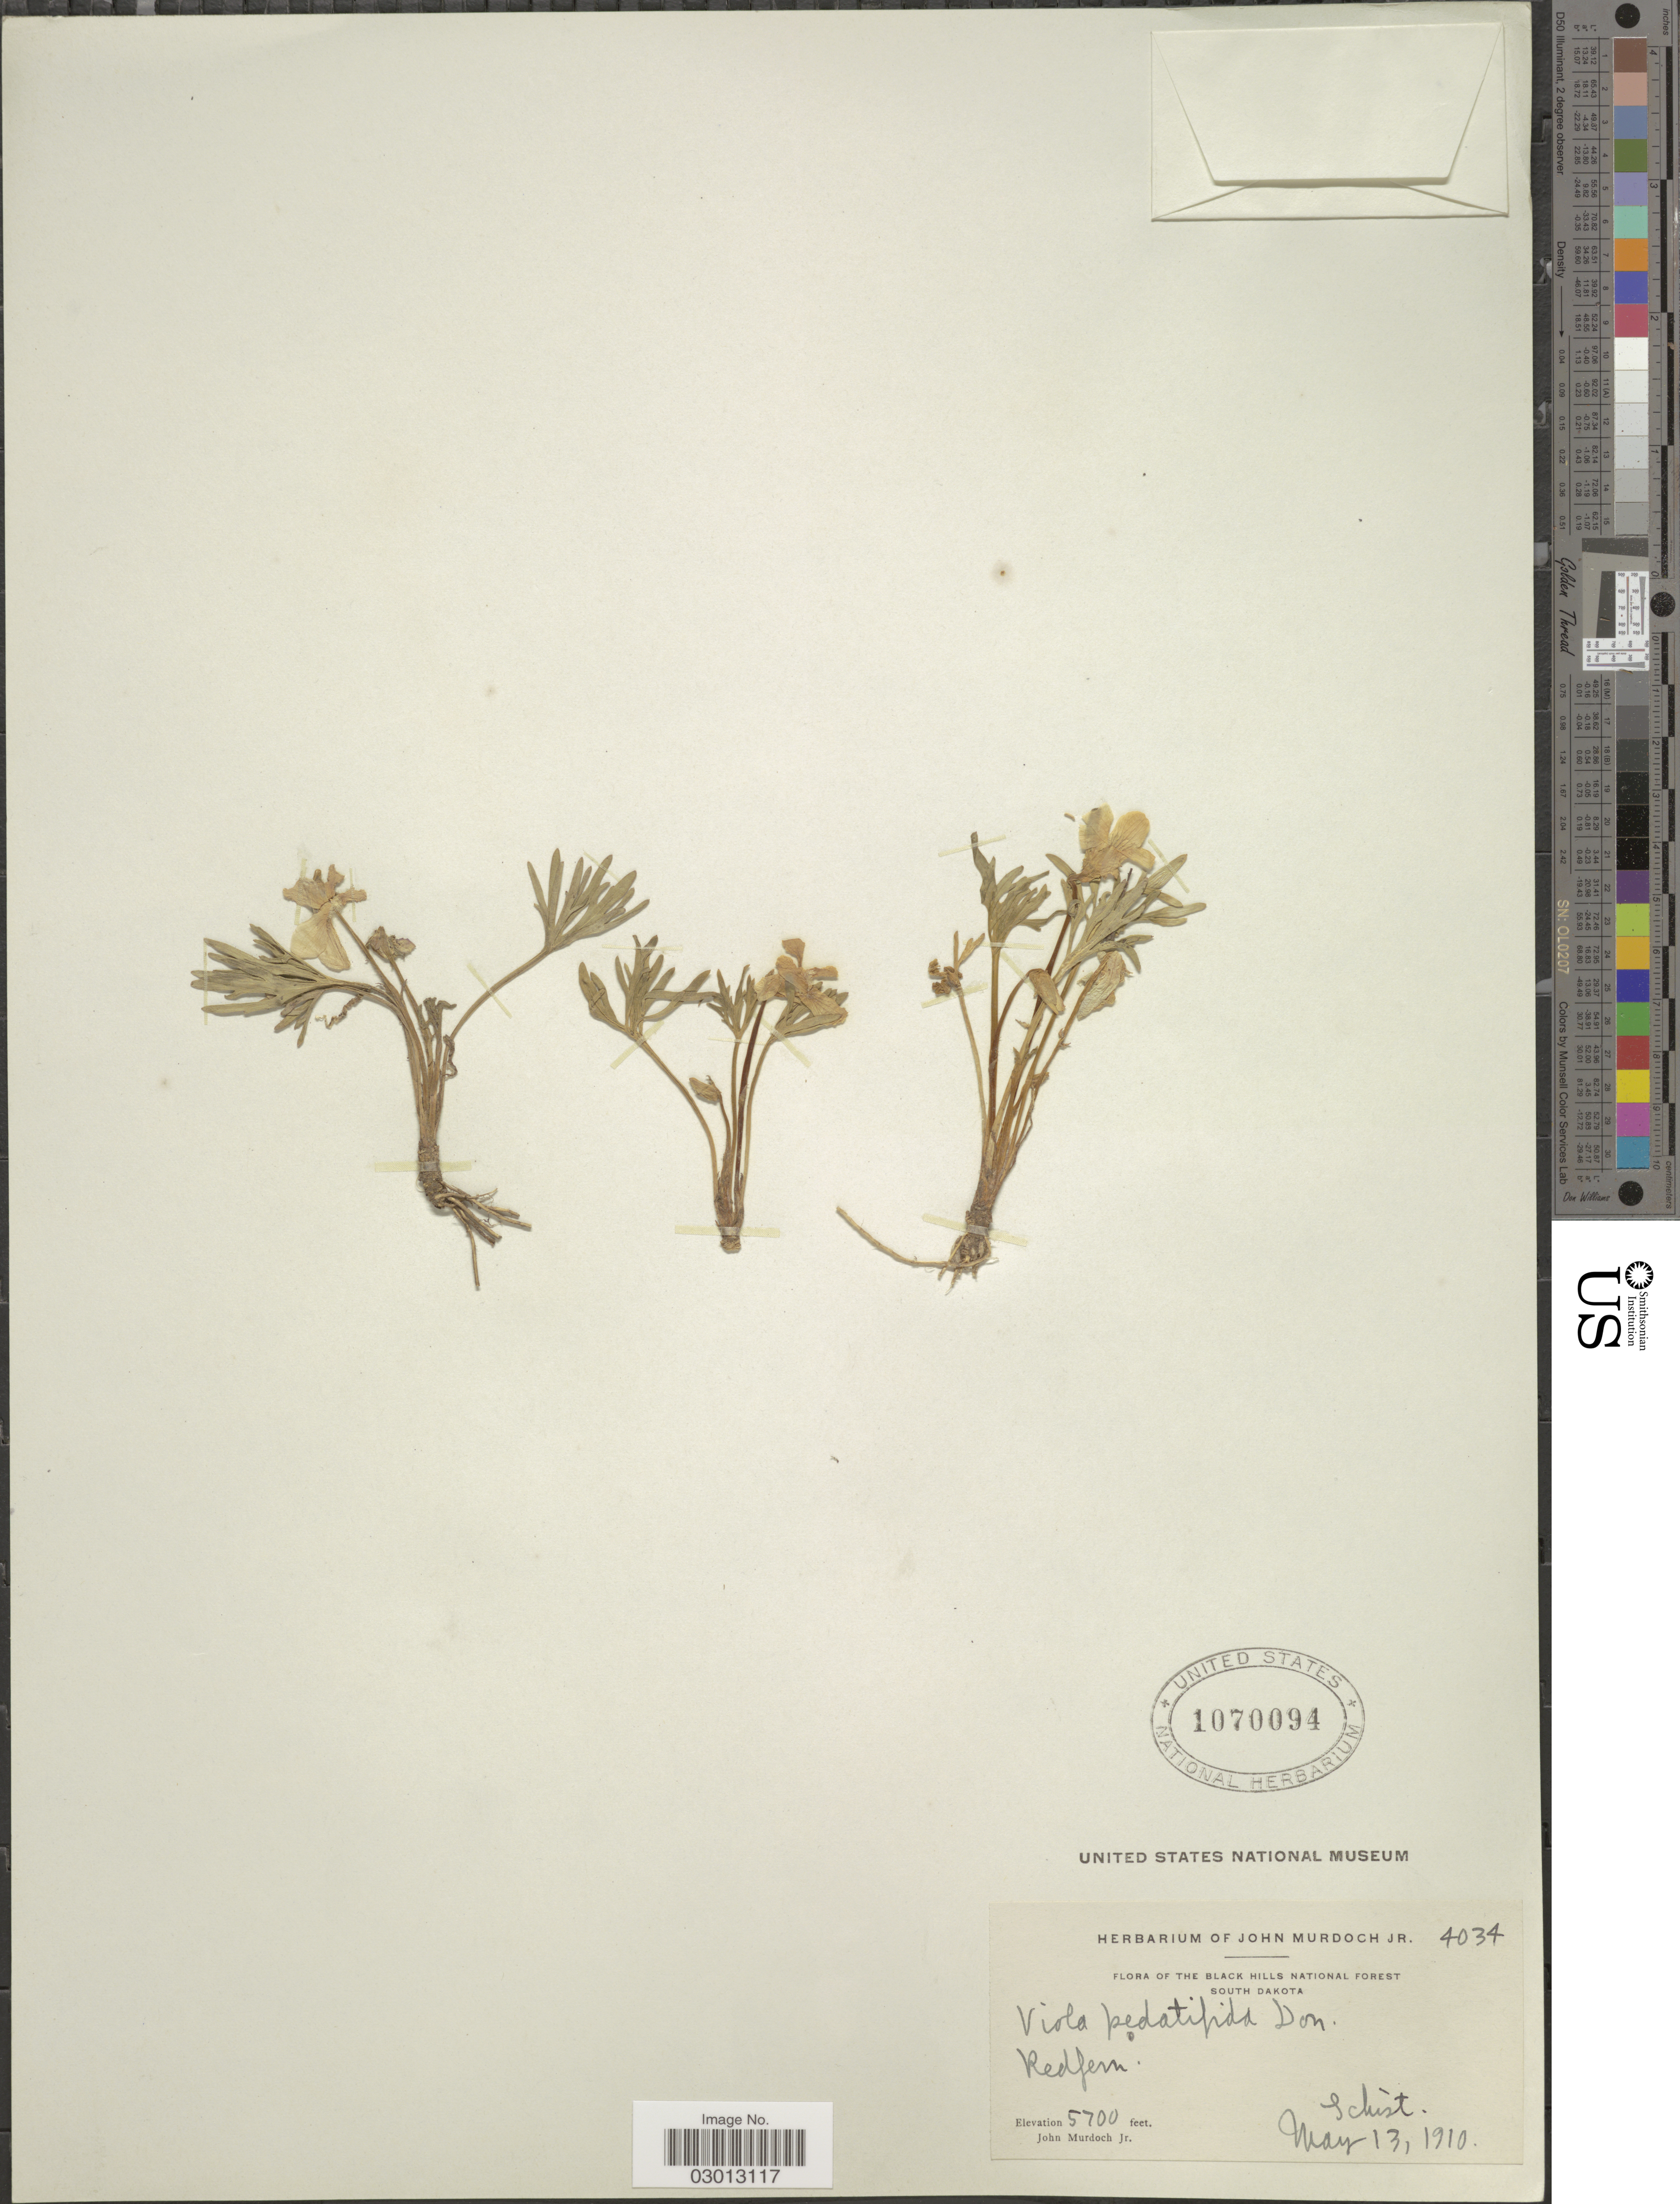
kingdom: Plantae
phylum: Tracheophyta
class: Magnoliopsida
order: Malpighiales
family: Violaceae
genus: Viola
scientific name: Viola pedatifida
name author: G. Don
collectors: J. Murdoch Jr.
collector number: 4034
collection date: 1910-05-13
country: United States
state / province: South Dakota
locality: The Black Hills National Forest. South Dakota. Redfern. Schist.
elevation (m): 1737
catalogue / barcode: US 1070094